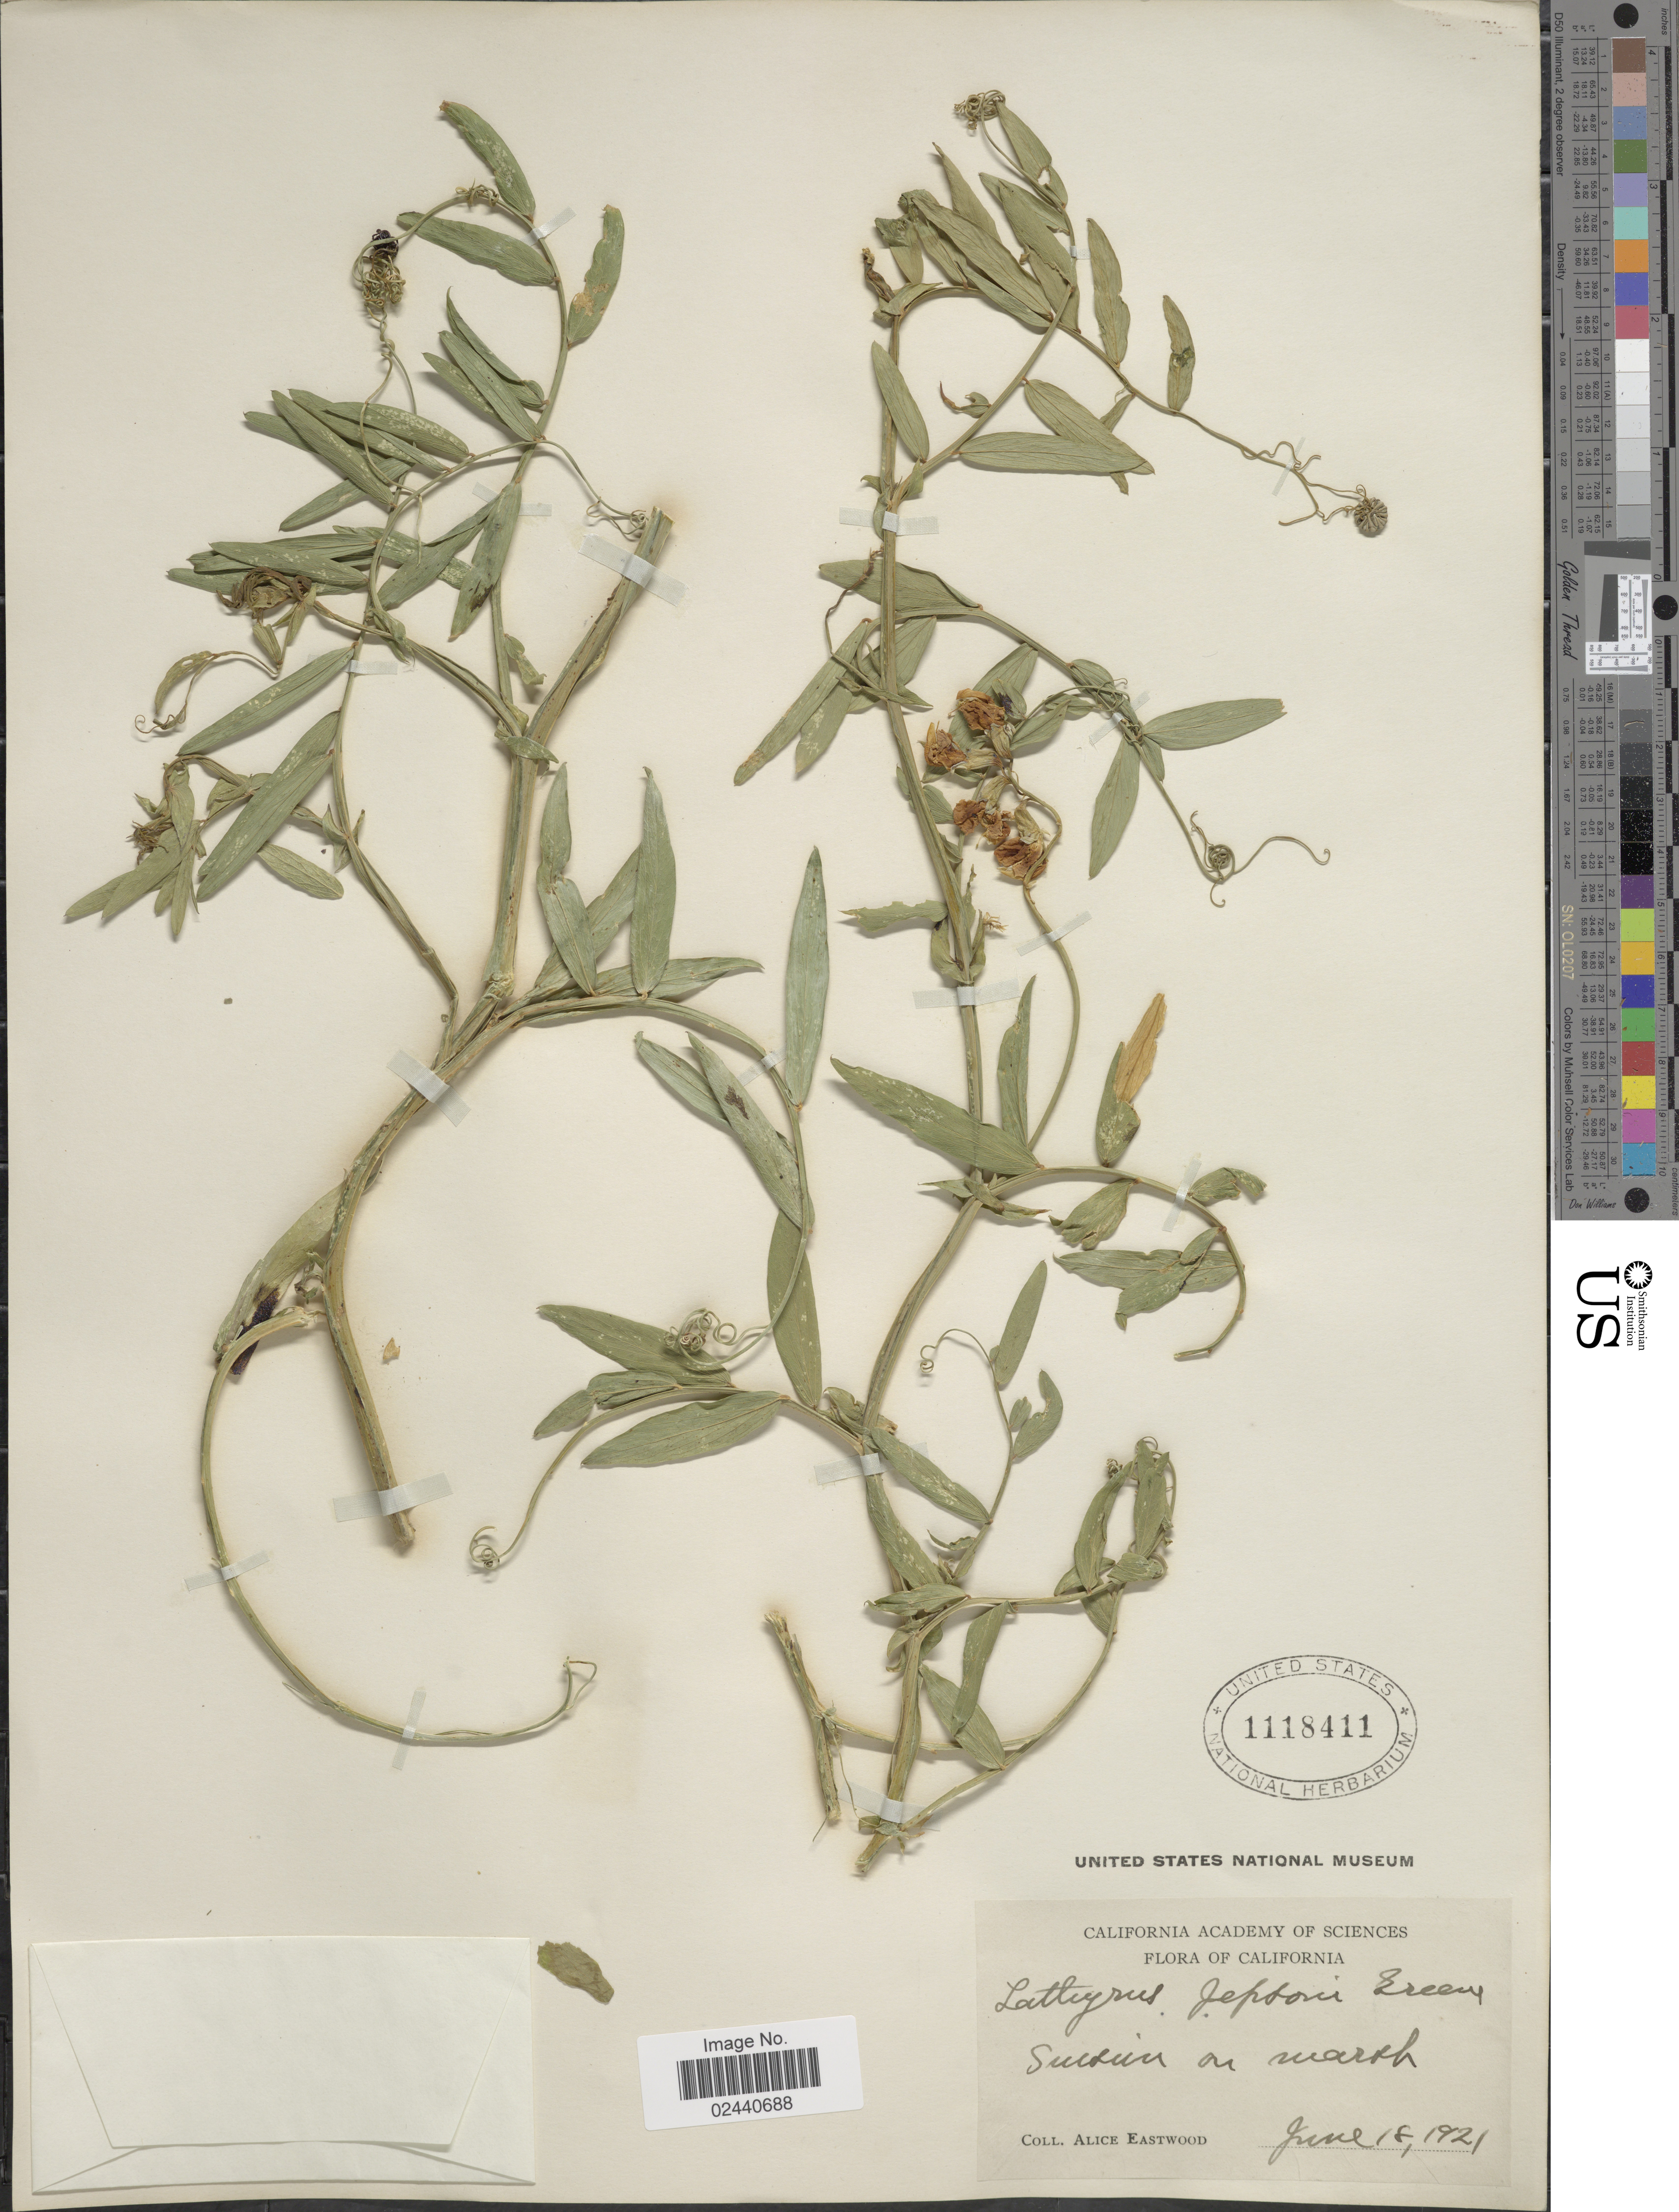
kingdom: Plantae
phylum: Tracheophyta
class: Magnoliopsida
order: Fabales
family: Fabaceae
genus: Lathyrus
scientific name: Lathyrus jepsonii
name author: Greene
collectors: A. Eastwood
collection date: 1921-06-18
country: United States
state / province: California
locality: Suisin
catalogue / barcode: US 1118411